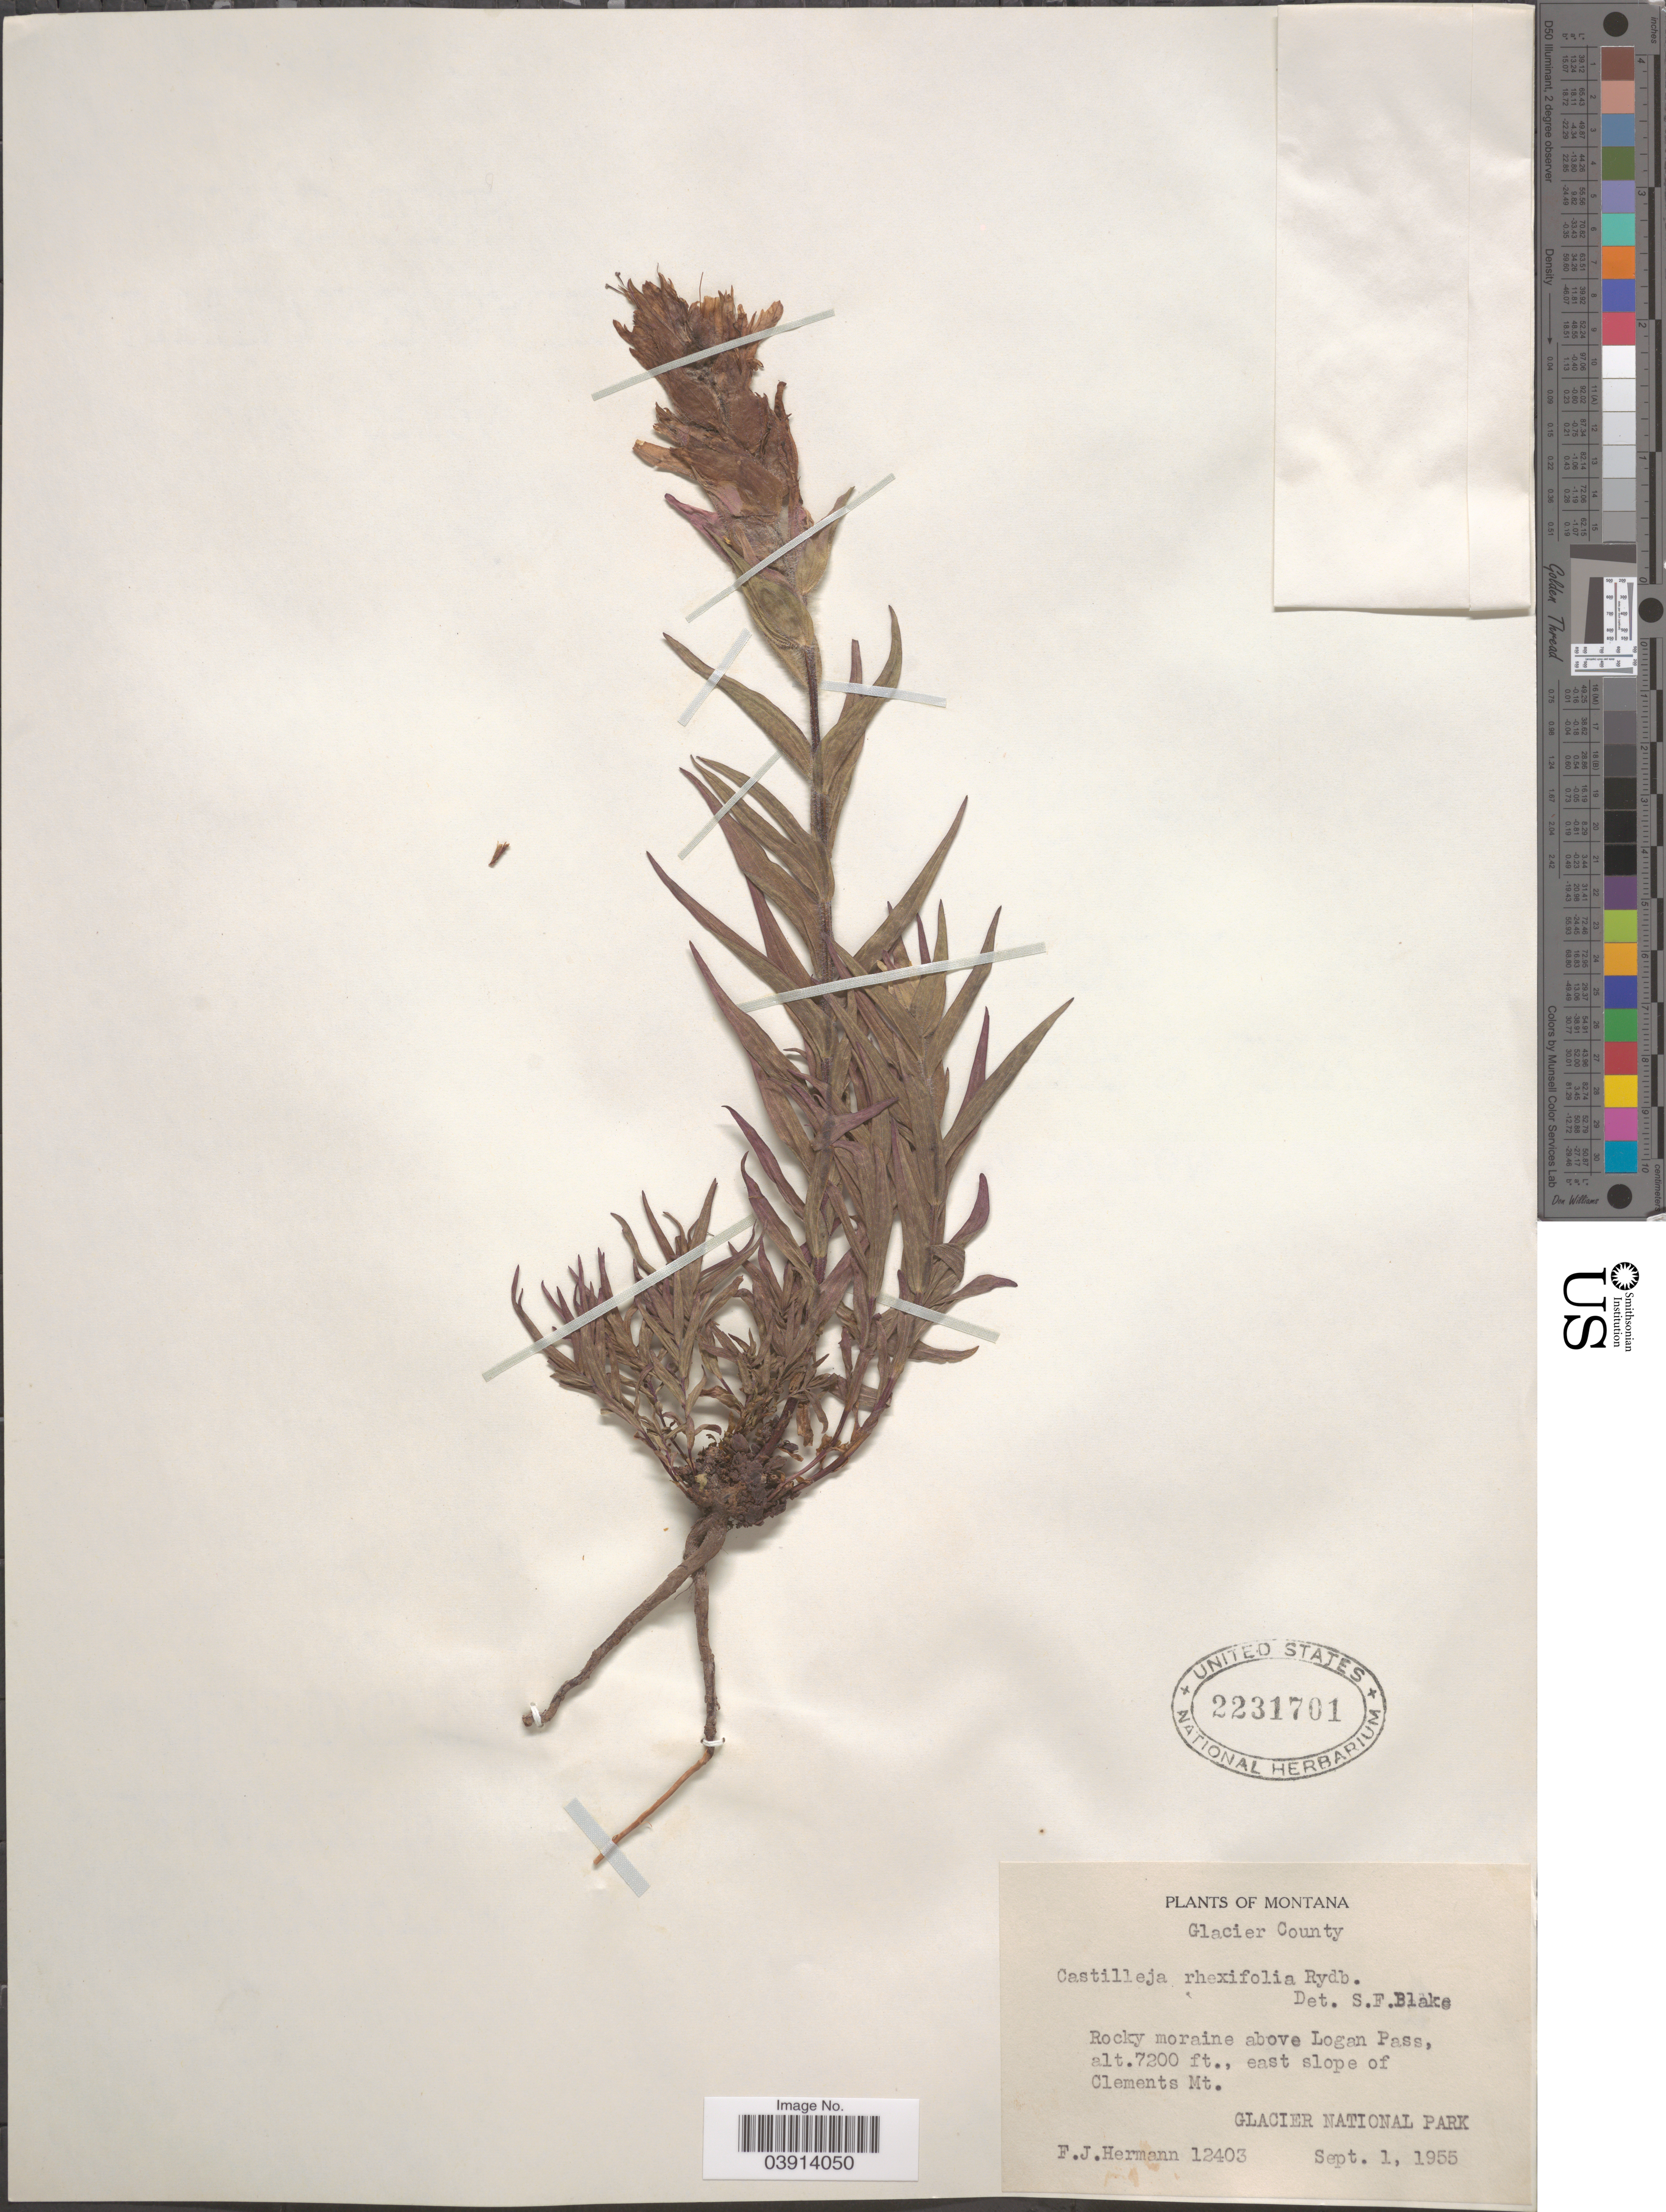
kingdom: Plantae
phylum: Tracheophyta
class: Magnoliopsida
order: Lamiales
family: Orobanchaceae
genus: Castilleja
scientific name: Castilleja rhexiifolia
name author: Rydb.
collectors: F. J. Hermann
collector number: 12403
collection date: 1955-09-01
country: United States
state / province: Montana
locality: Glacier County. Rocky moraine above Logan Pass, east slope of Clements Mt. Glacier National Park.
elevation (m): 2195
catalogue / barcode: US 2231701